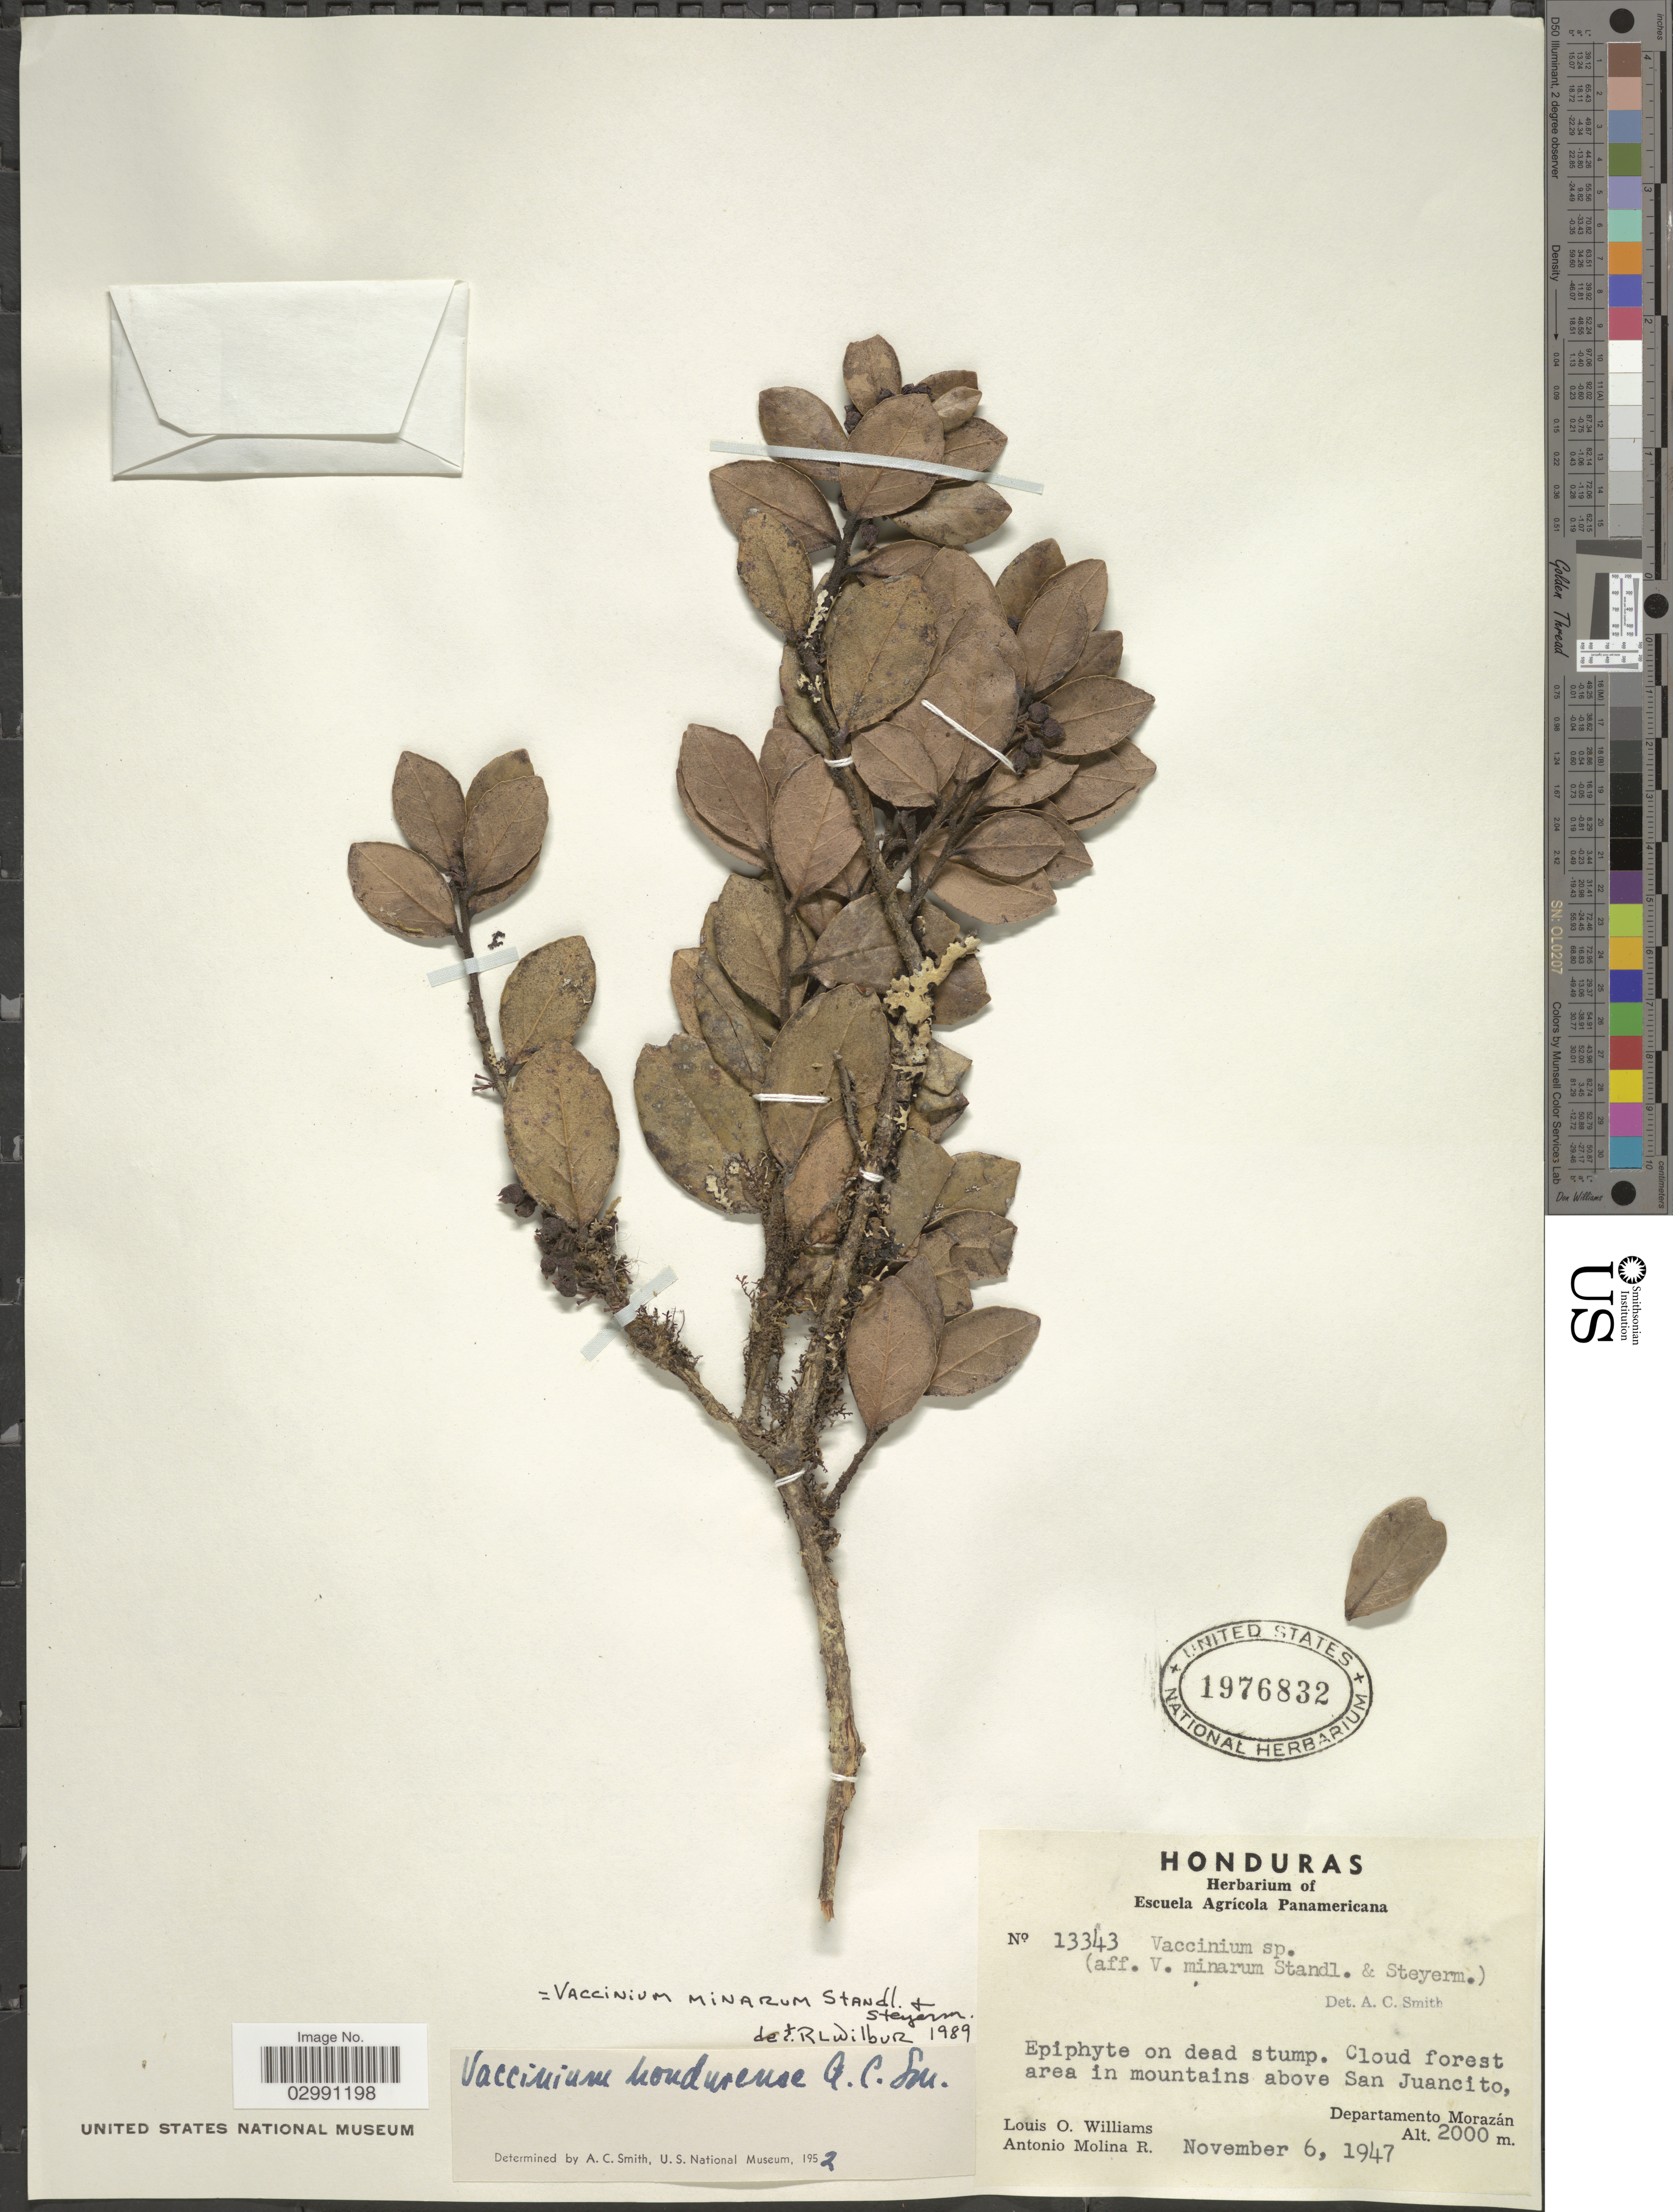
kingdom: Plantae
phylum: Tracheophyta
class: Magnoliopsida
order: Ericales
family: Ericaceae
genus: Vaccinium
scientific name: Vaccinium minarum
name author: Standl. & Steyerm.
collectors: L. O. Williams & A. R. Molina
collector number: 13343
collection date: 1947-11-06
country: Honduras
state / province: Fco. Morazán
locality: Cloud forest area in mountains above San Juancito, Departamento Morazán.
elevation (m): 2000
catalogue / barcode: US 1976832